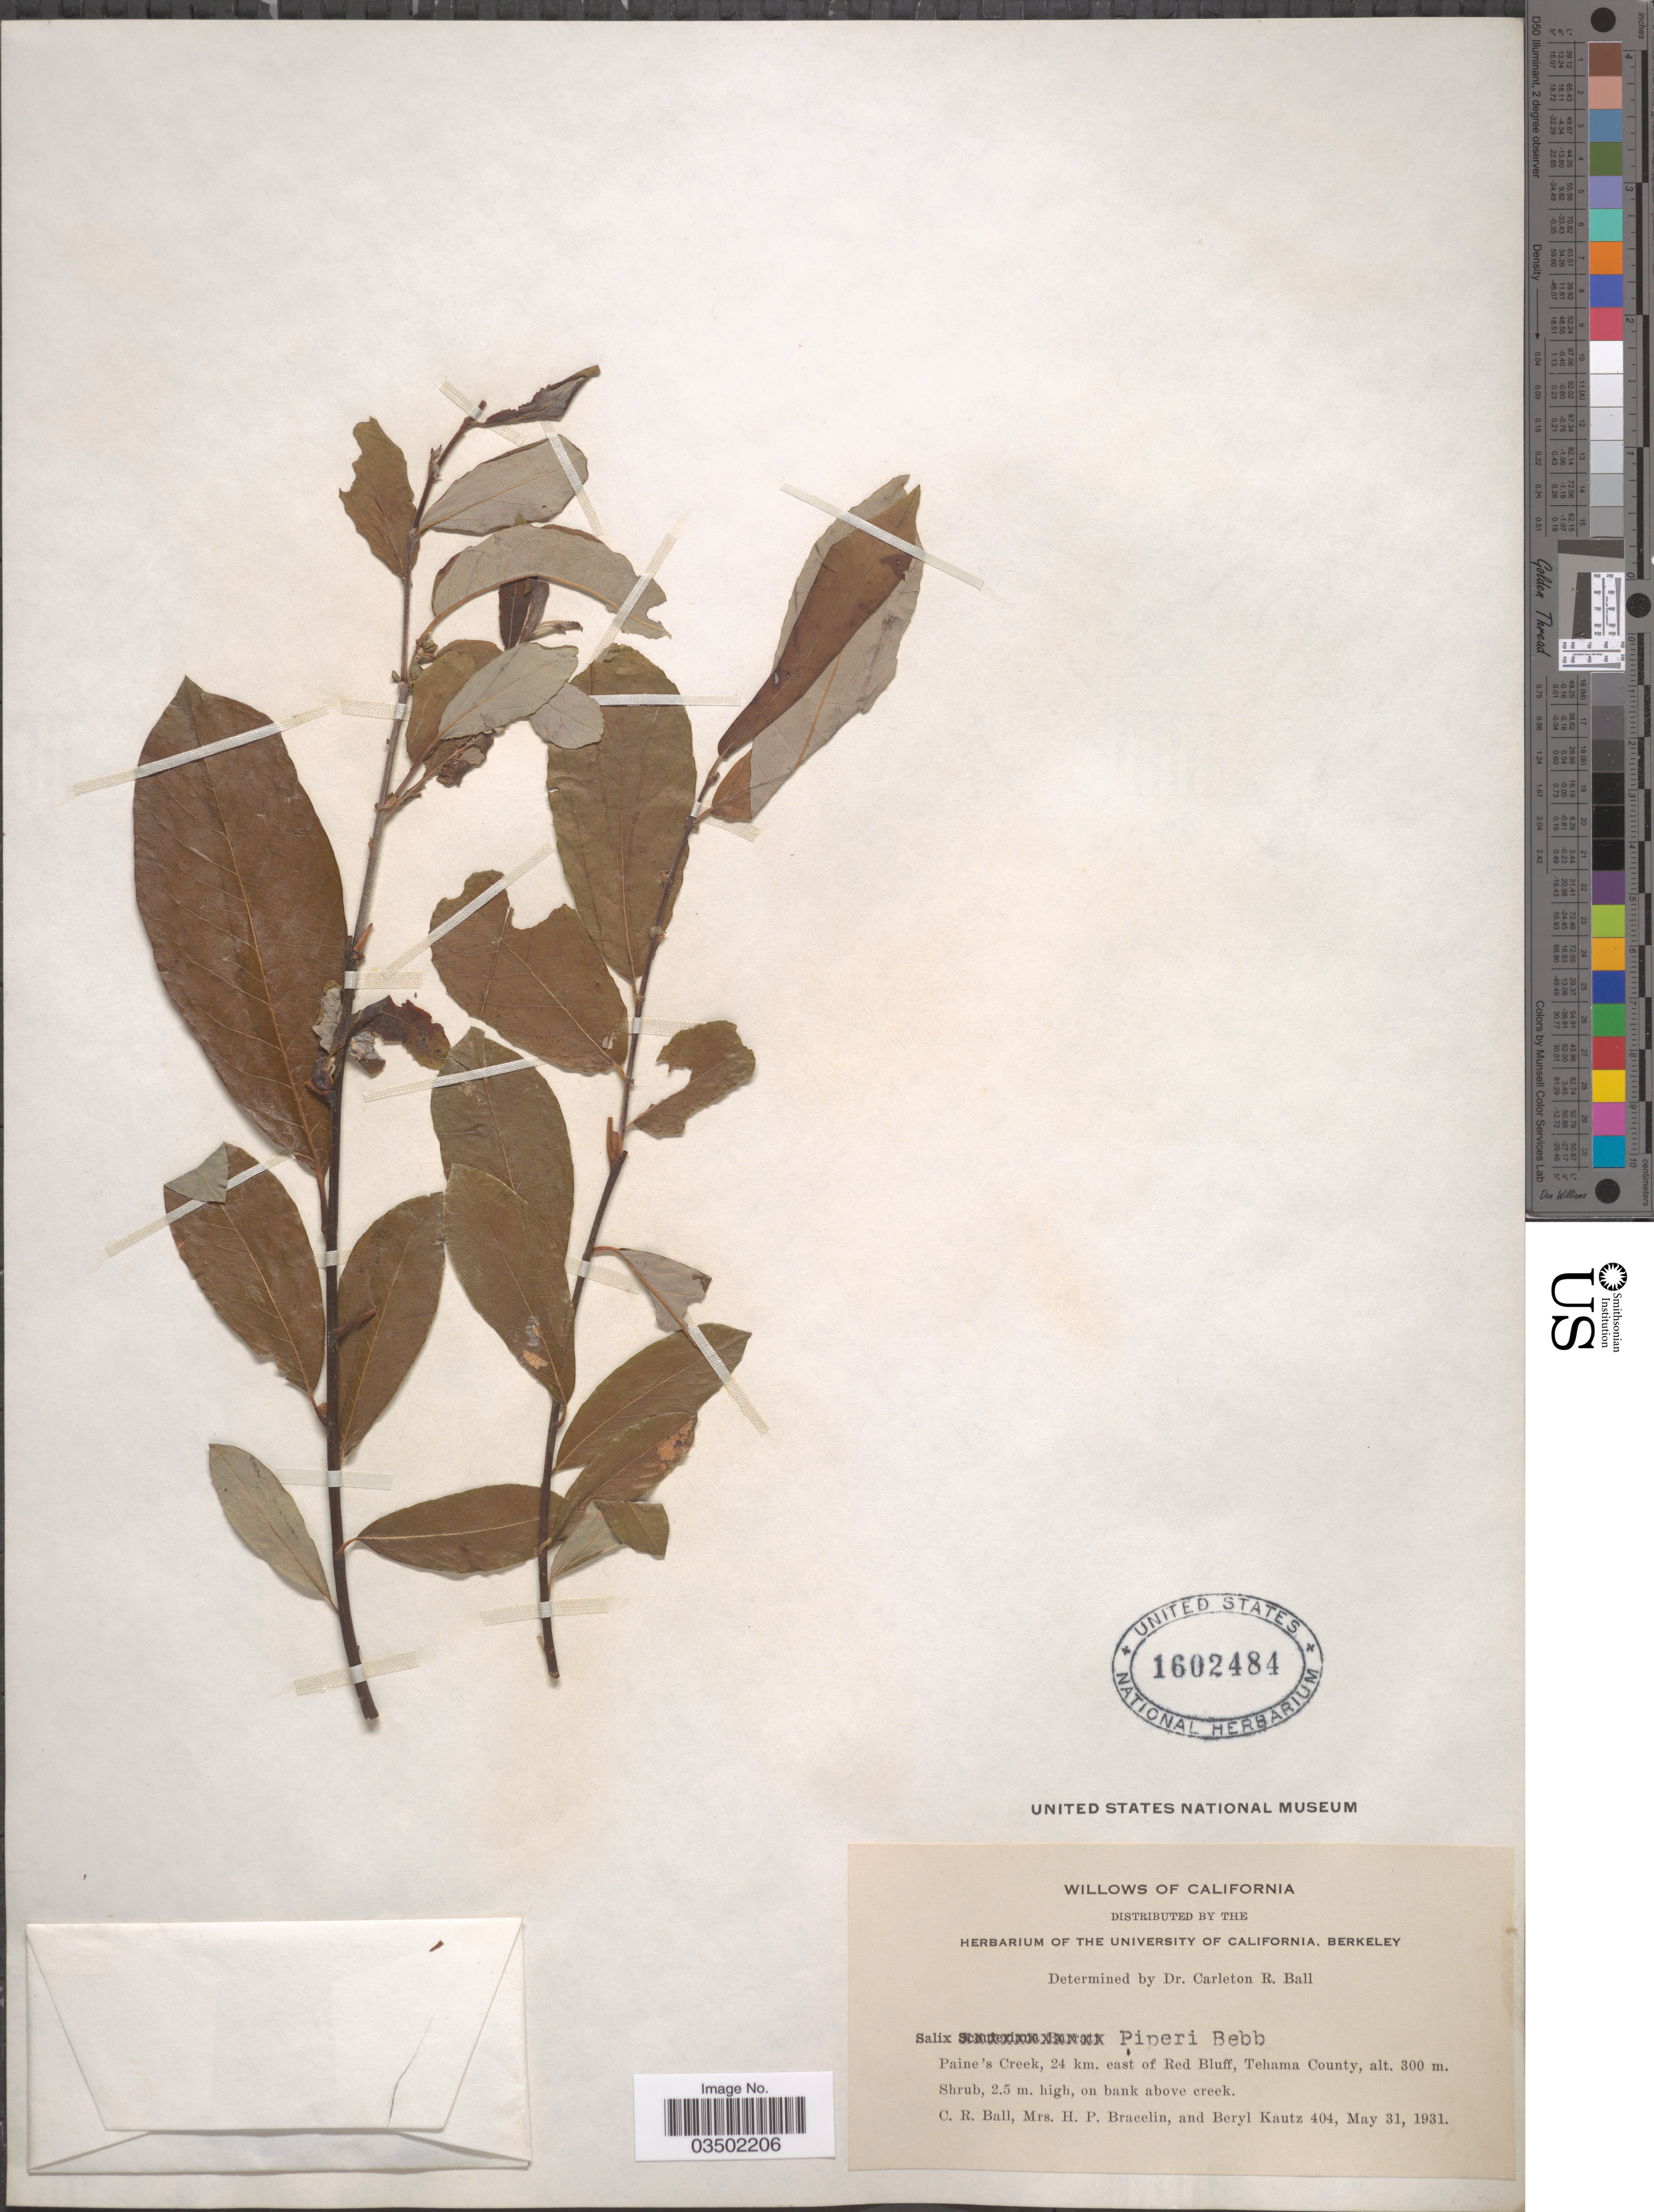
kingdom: Plantae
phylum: Tracheophyta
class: Magnoliopsida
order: Malpighiales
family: Salicaceae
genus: Salix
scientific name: Salix piperi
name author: Bebb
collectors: C. R. Ball, H. Bracelin & B. Kautz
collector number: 404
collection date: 1931-05-31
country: United States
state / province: California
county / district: Tehama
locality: Paine's Creek, 24 km. east of Red Bluff, Tehama County. On bank above creek.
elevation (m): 300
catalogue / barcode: US 1602484